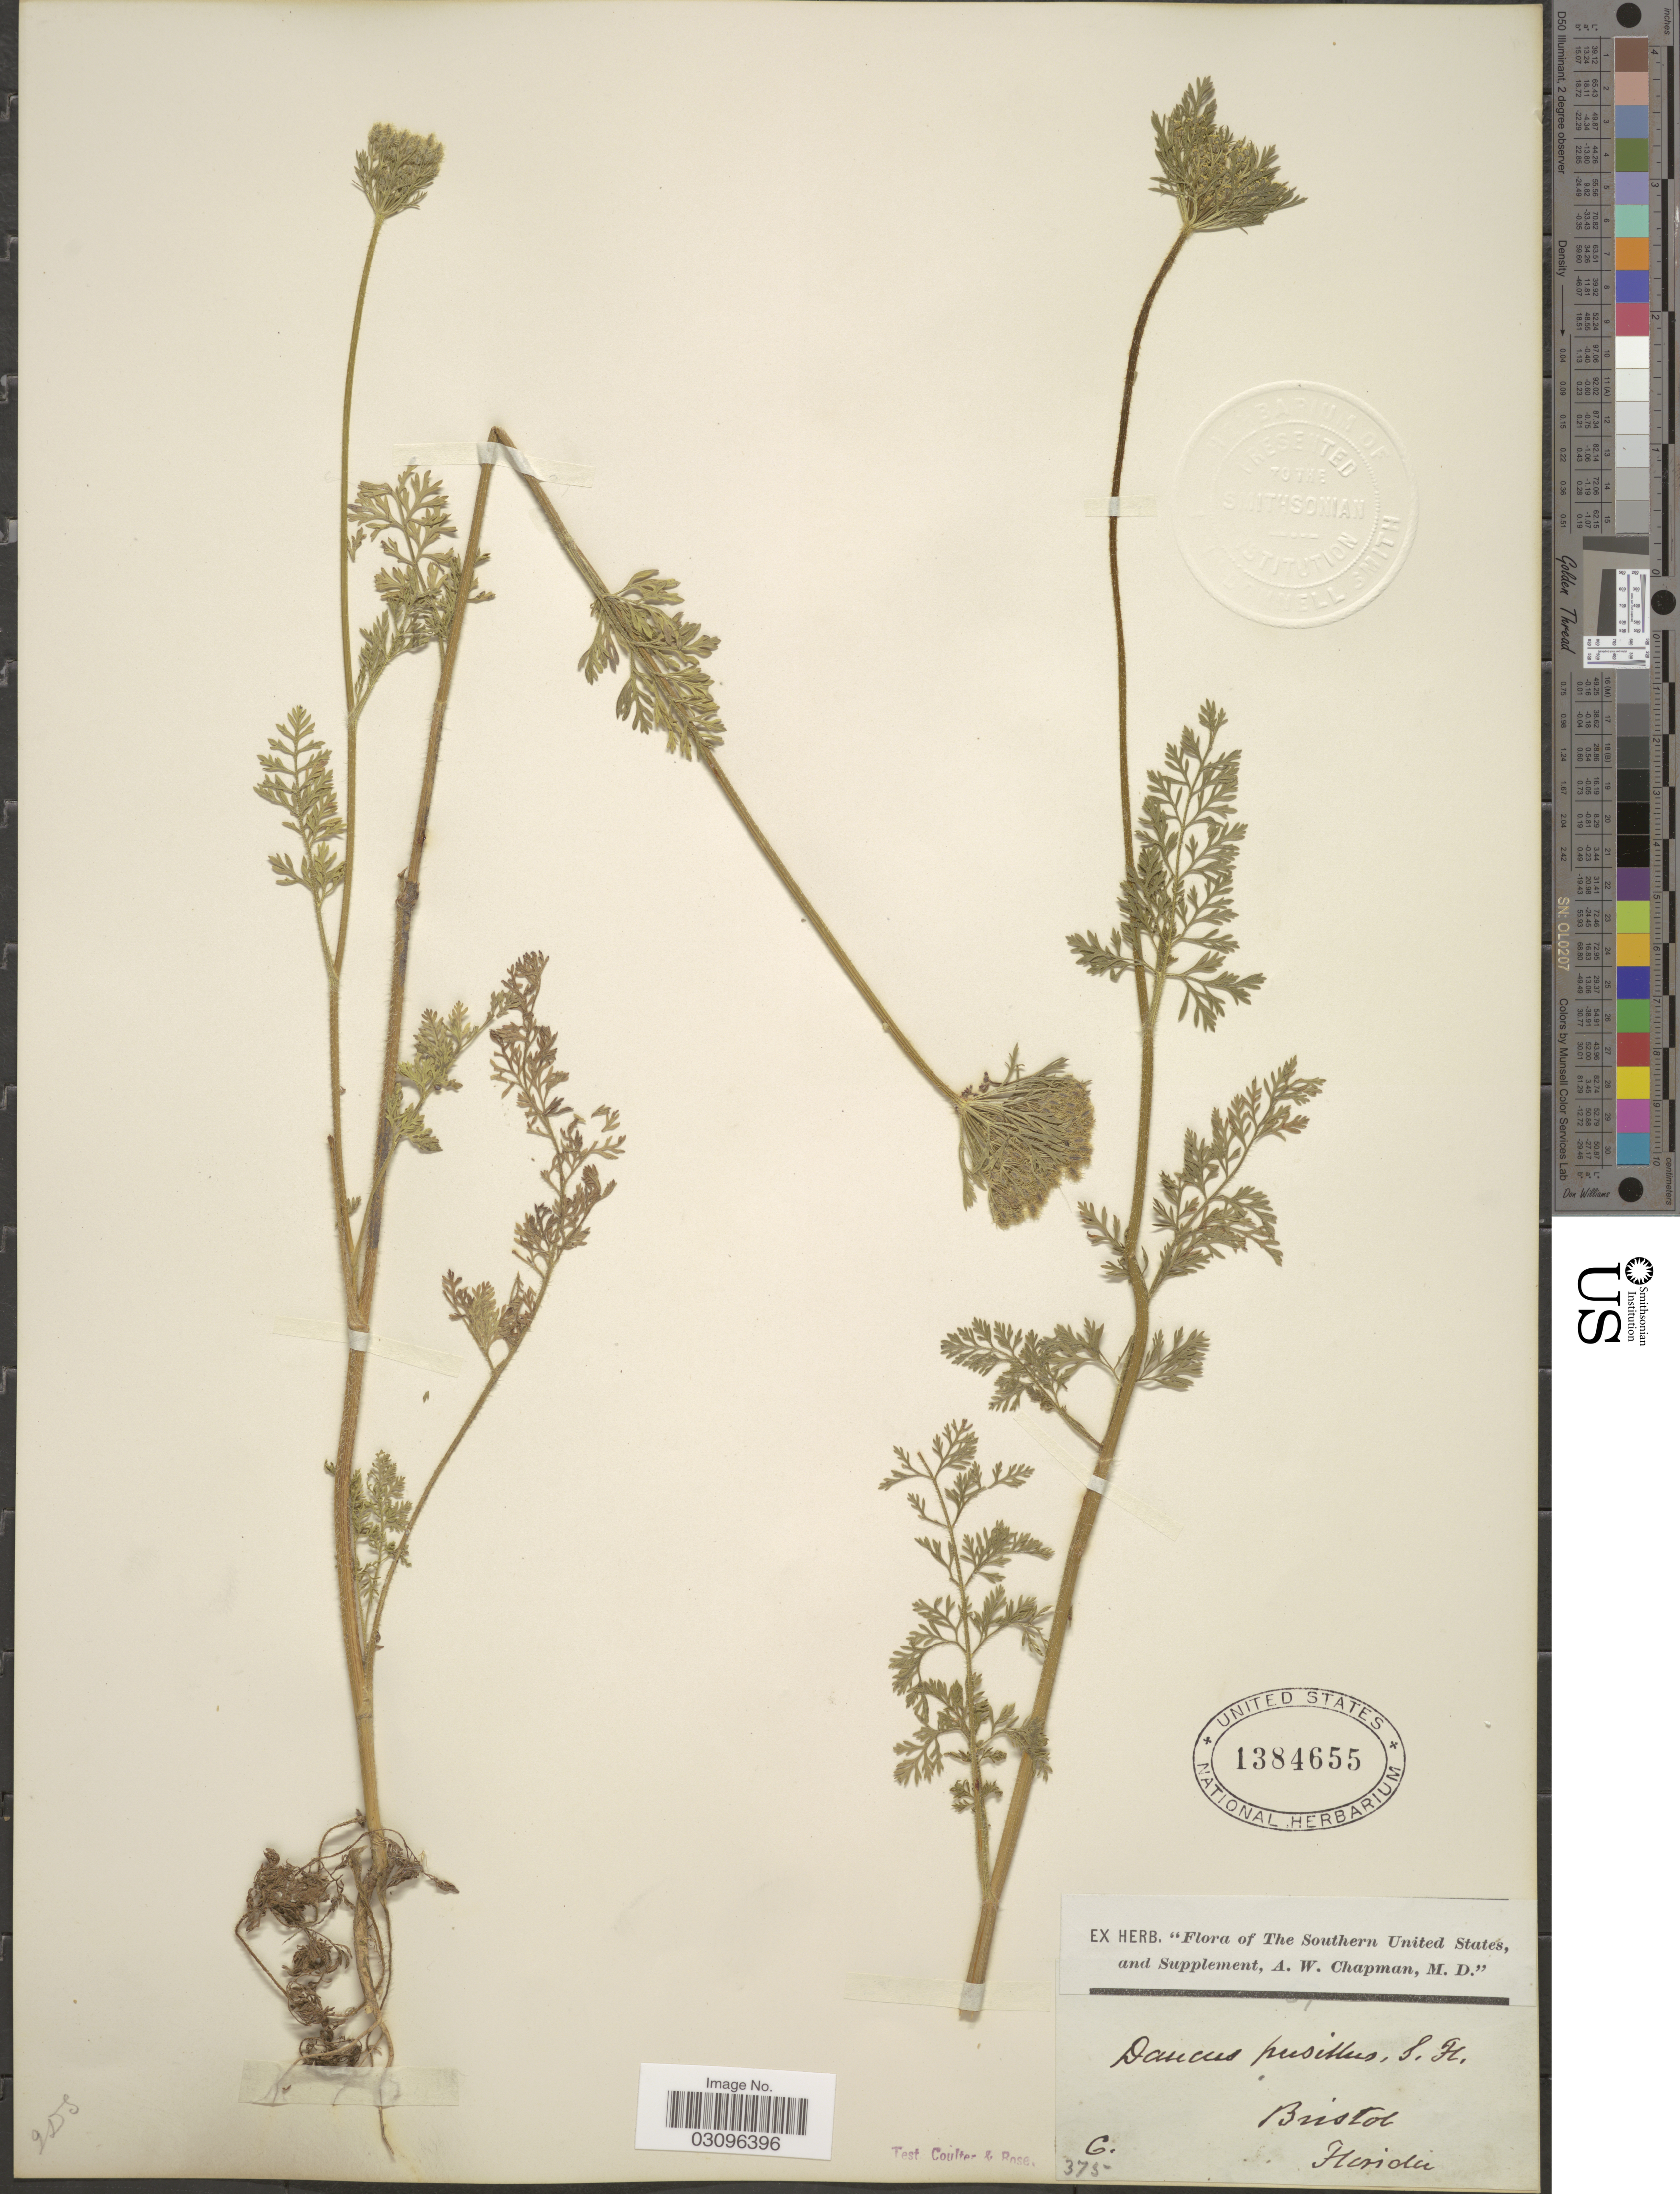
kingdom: Plantae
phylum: Tracheophyta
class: Magnoliopsida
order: Apiales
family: Apiaceae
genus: Daucus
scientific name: Daucus pusillus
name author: Michx.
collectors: A. W. Chapman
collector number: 375?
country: United States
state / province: Florida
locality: Bristol. Southern United States, and Supplement.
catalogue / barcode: US 1384655